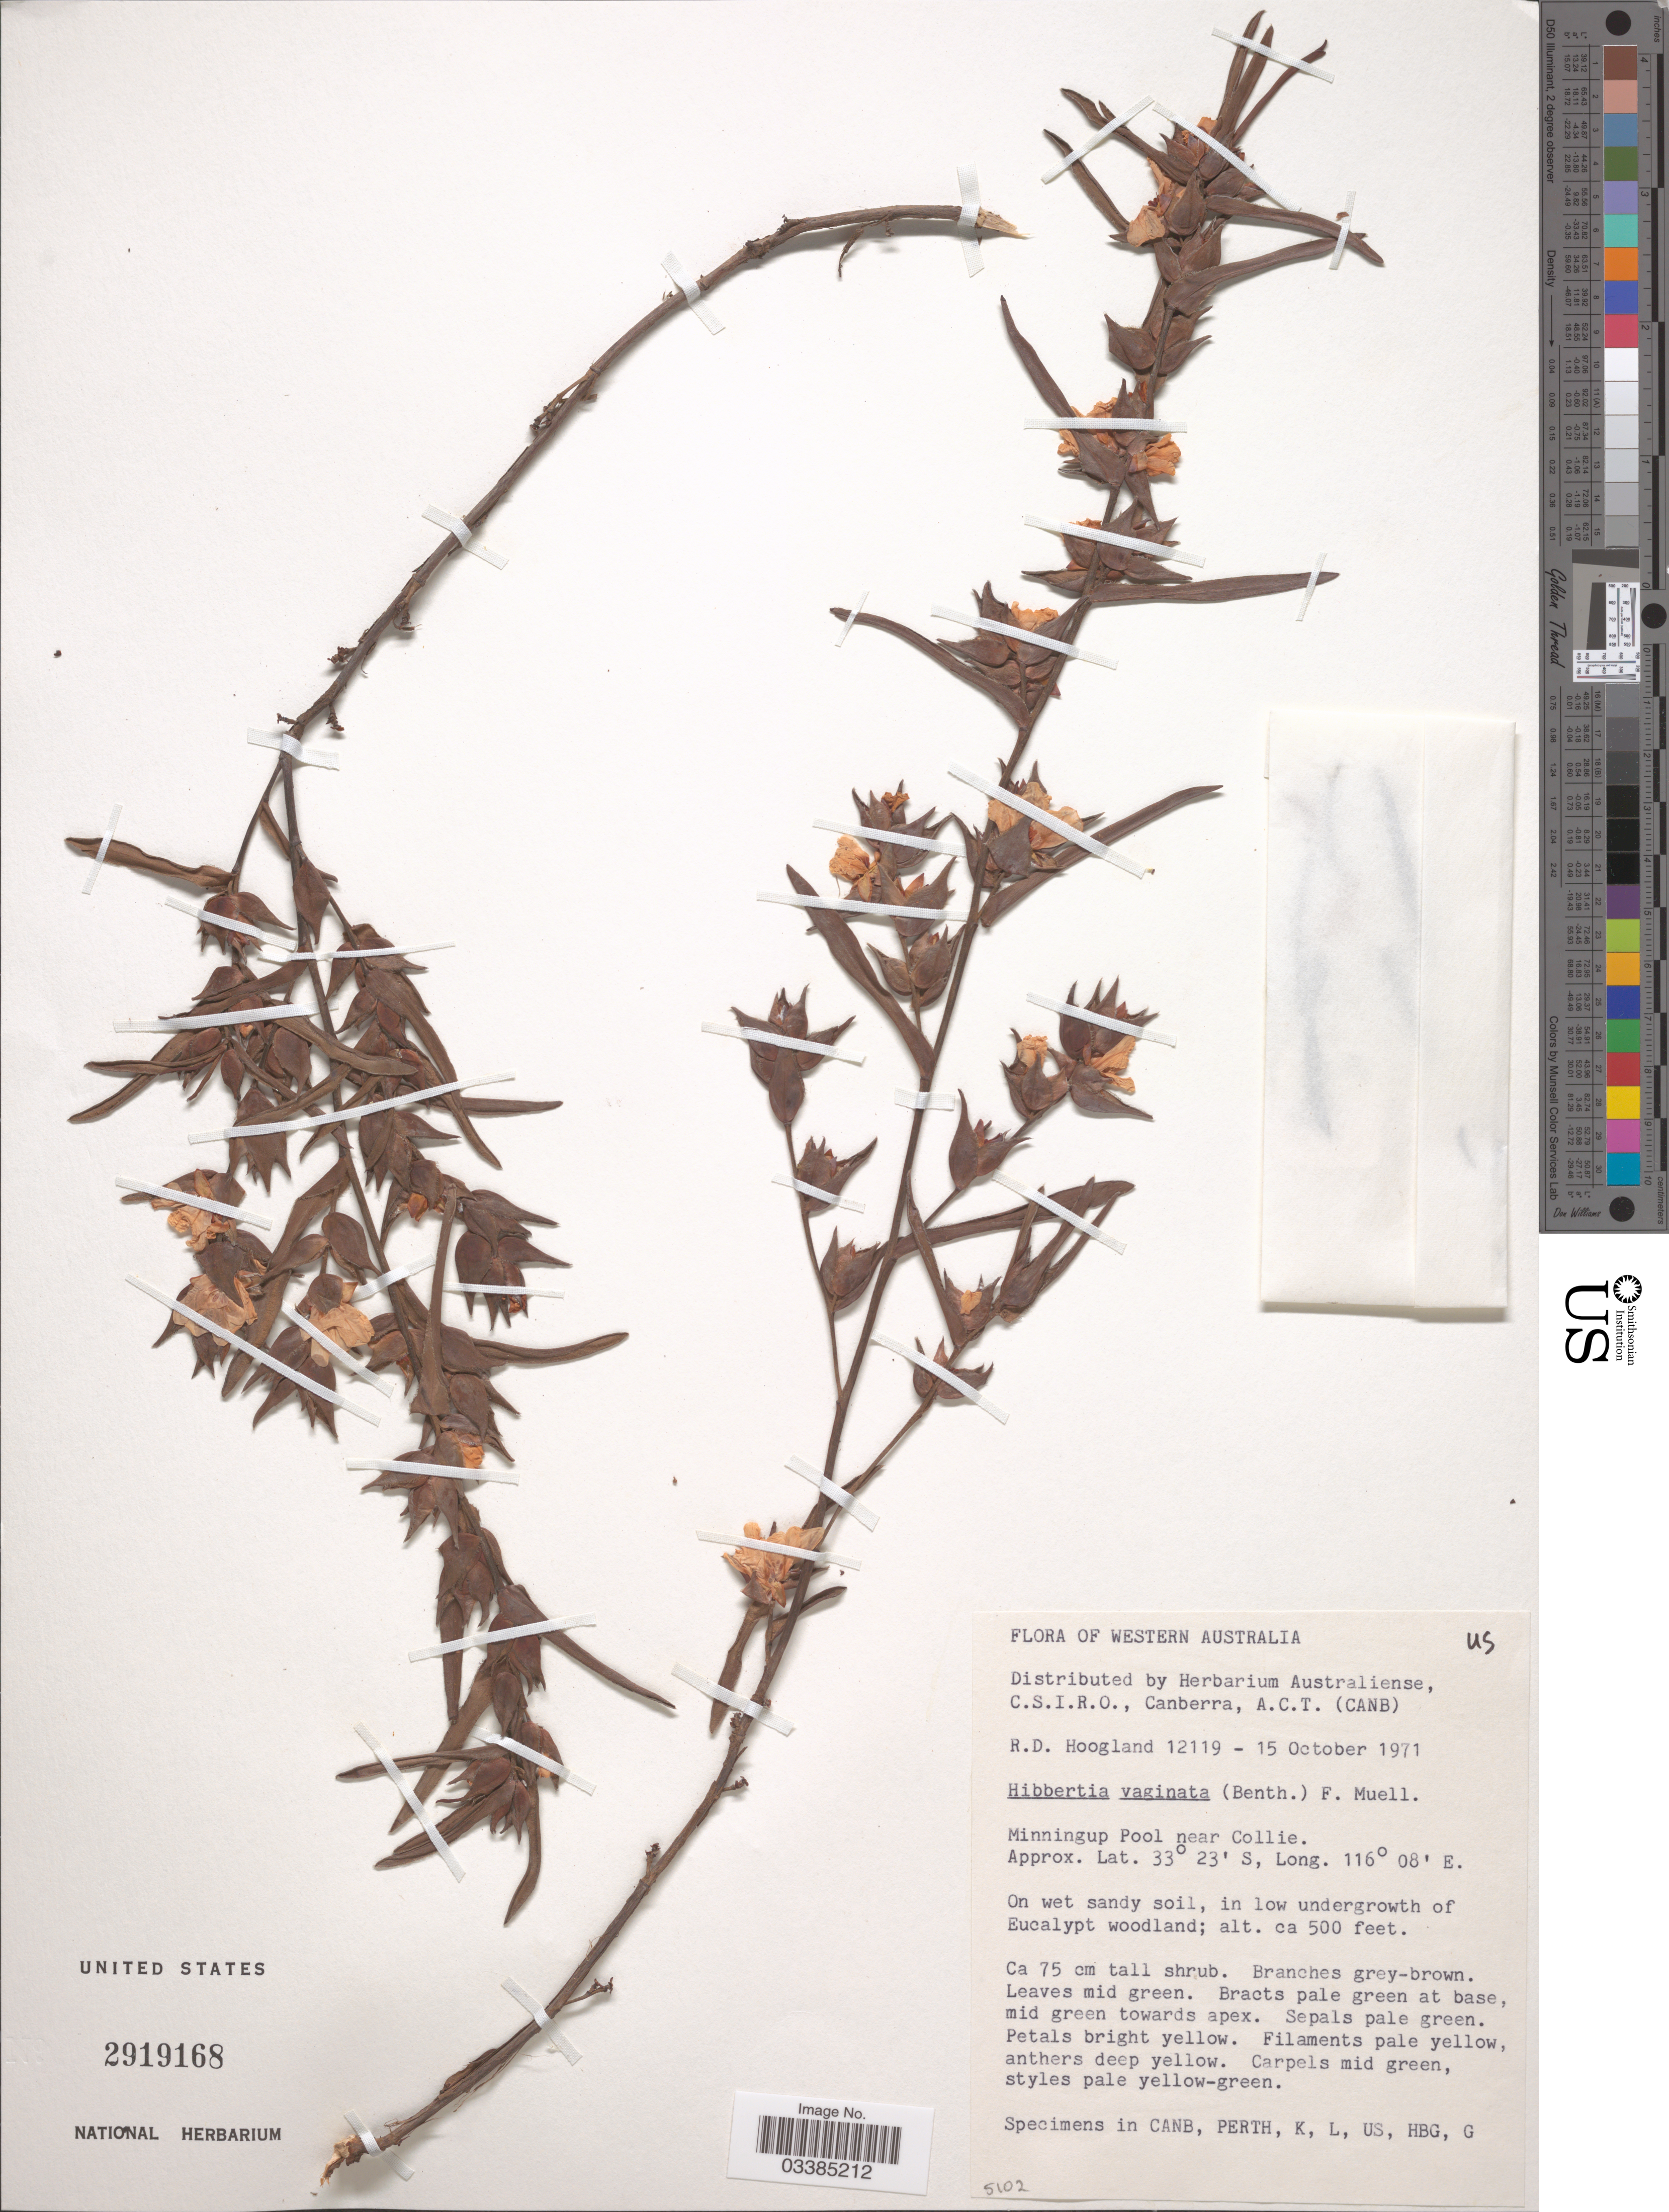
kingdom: Plantae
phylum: Tracheophyta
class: Magnoliopsida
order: Dilleniales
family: Dilleniaceae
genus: Hibbertia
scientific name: Hibbertia vaginata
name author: F. Muell.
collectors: R. D. Hoogland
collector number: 12119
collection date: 1971-10-15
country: Australia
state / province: Western Australia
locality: Minningup Pool near Collie.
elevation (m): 152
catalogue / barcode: US 2919168